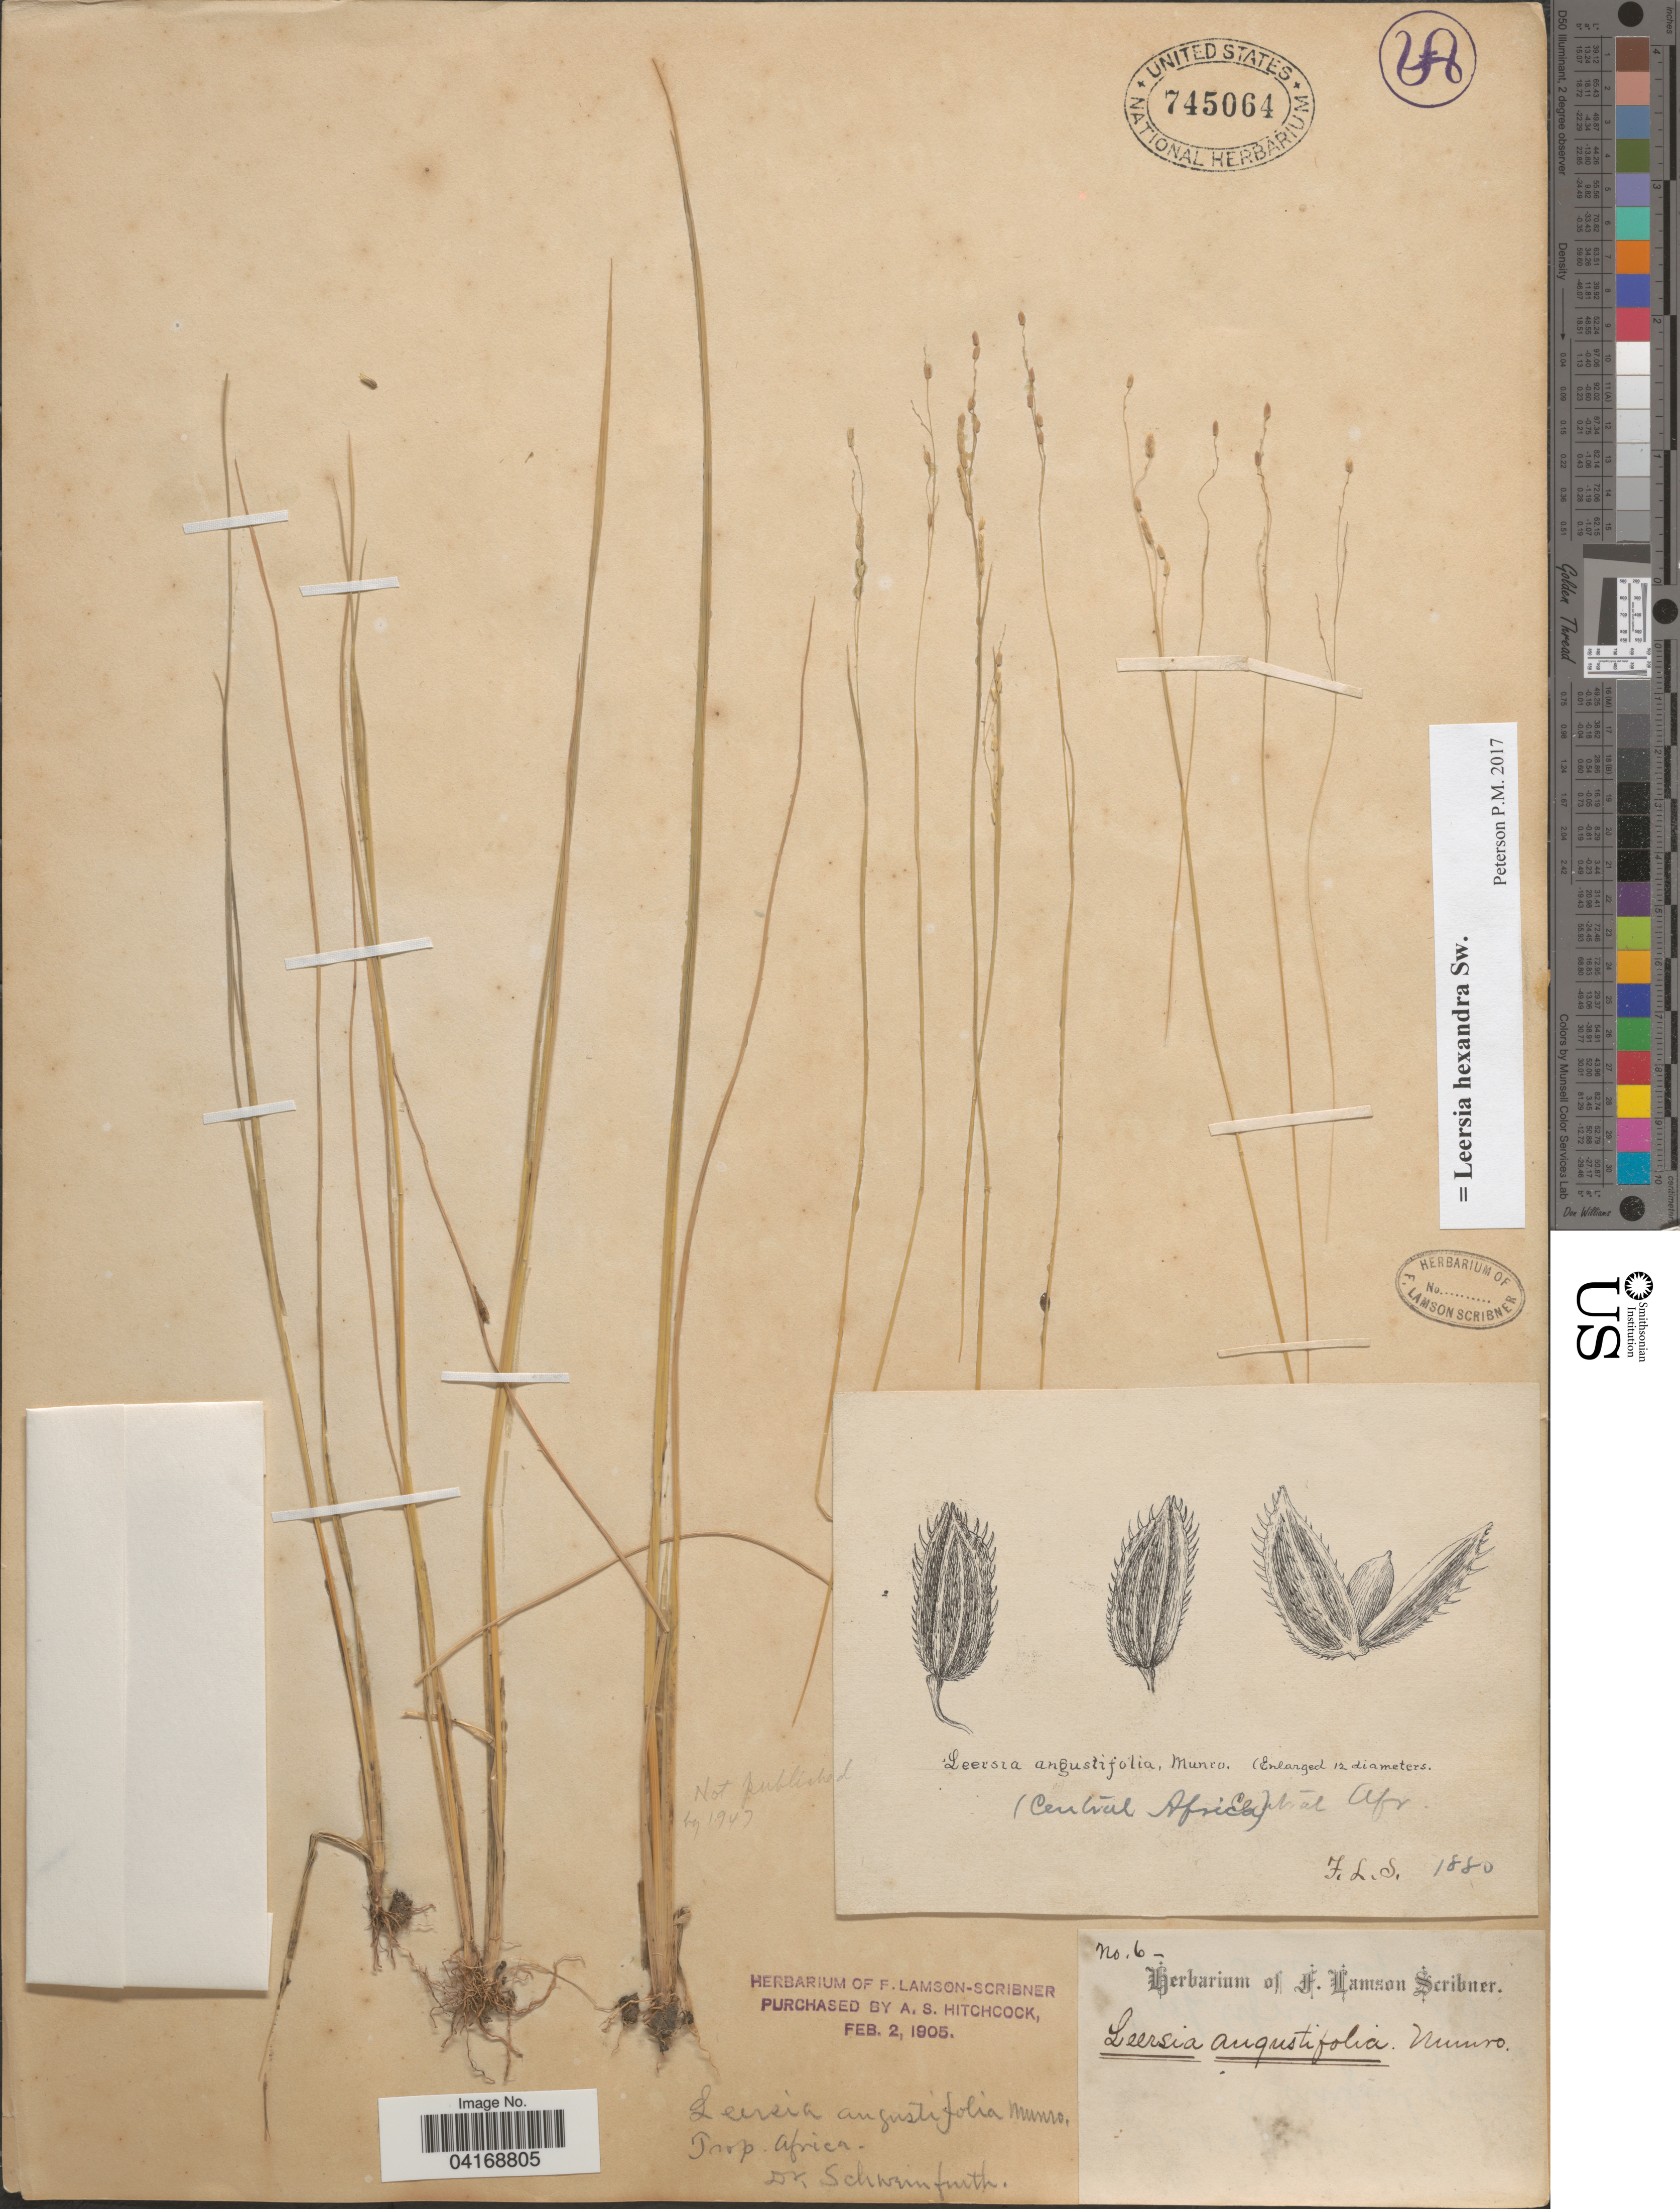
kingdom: Plantae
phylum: Tracheophyta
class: Liliopsida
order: Poales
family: Poaceae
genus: Leersia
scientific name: Leersia hexandra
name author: Sw.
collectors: F. Lamson-Scribner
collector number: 6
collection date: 1880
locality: Central Africa.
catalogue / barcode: US 745064